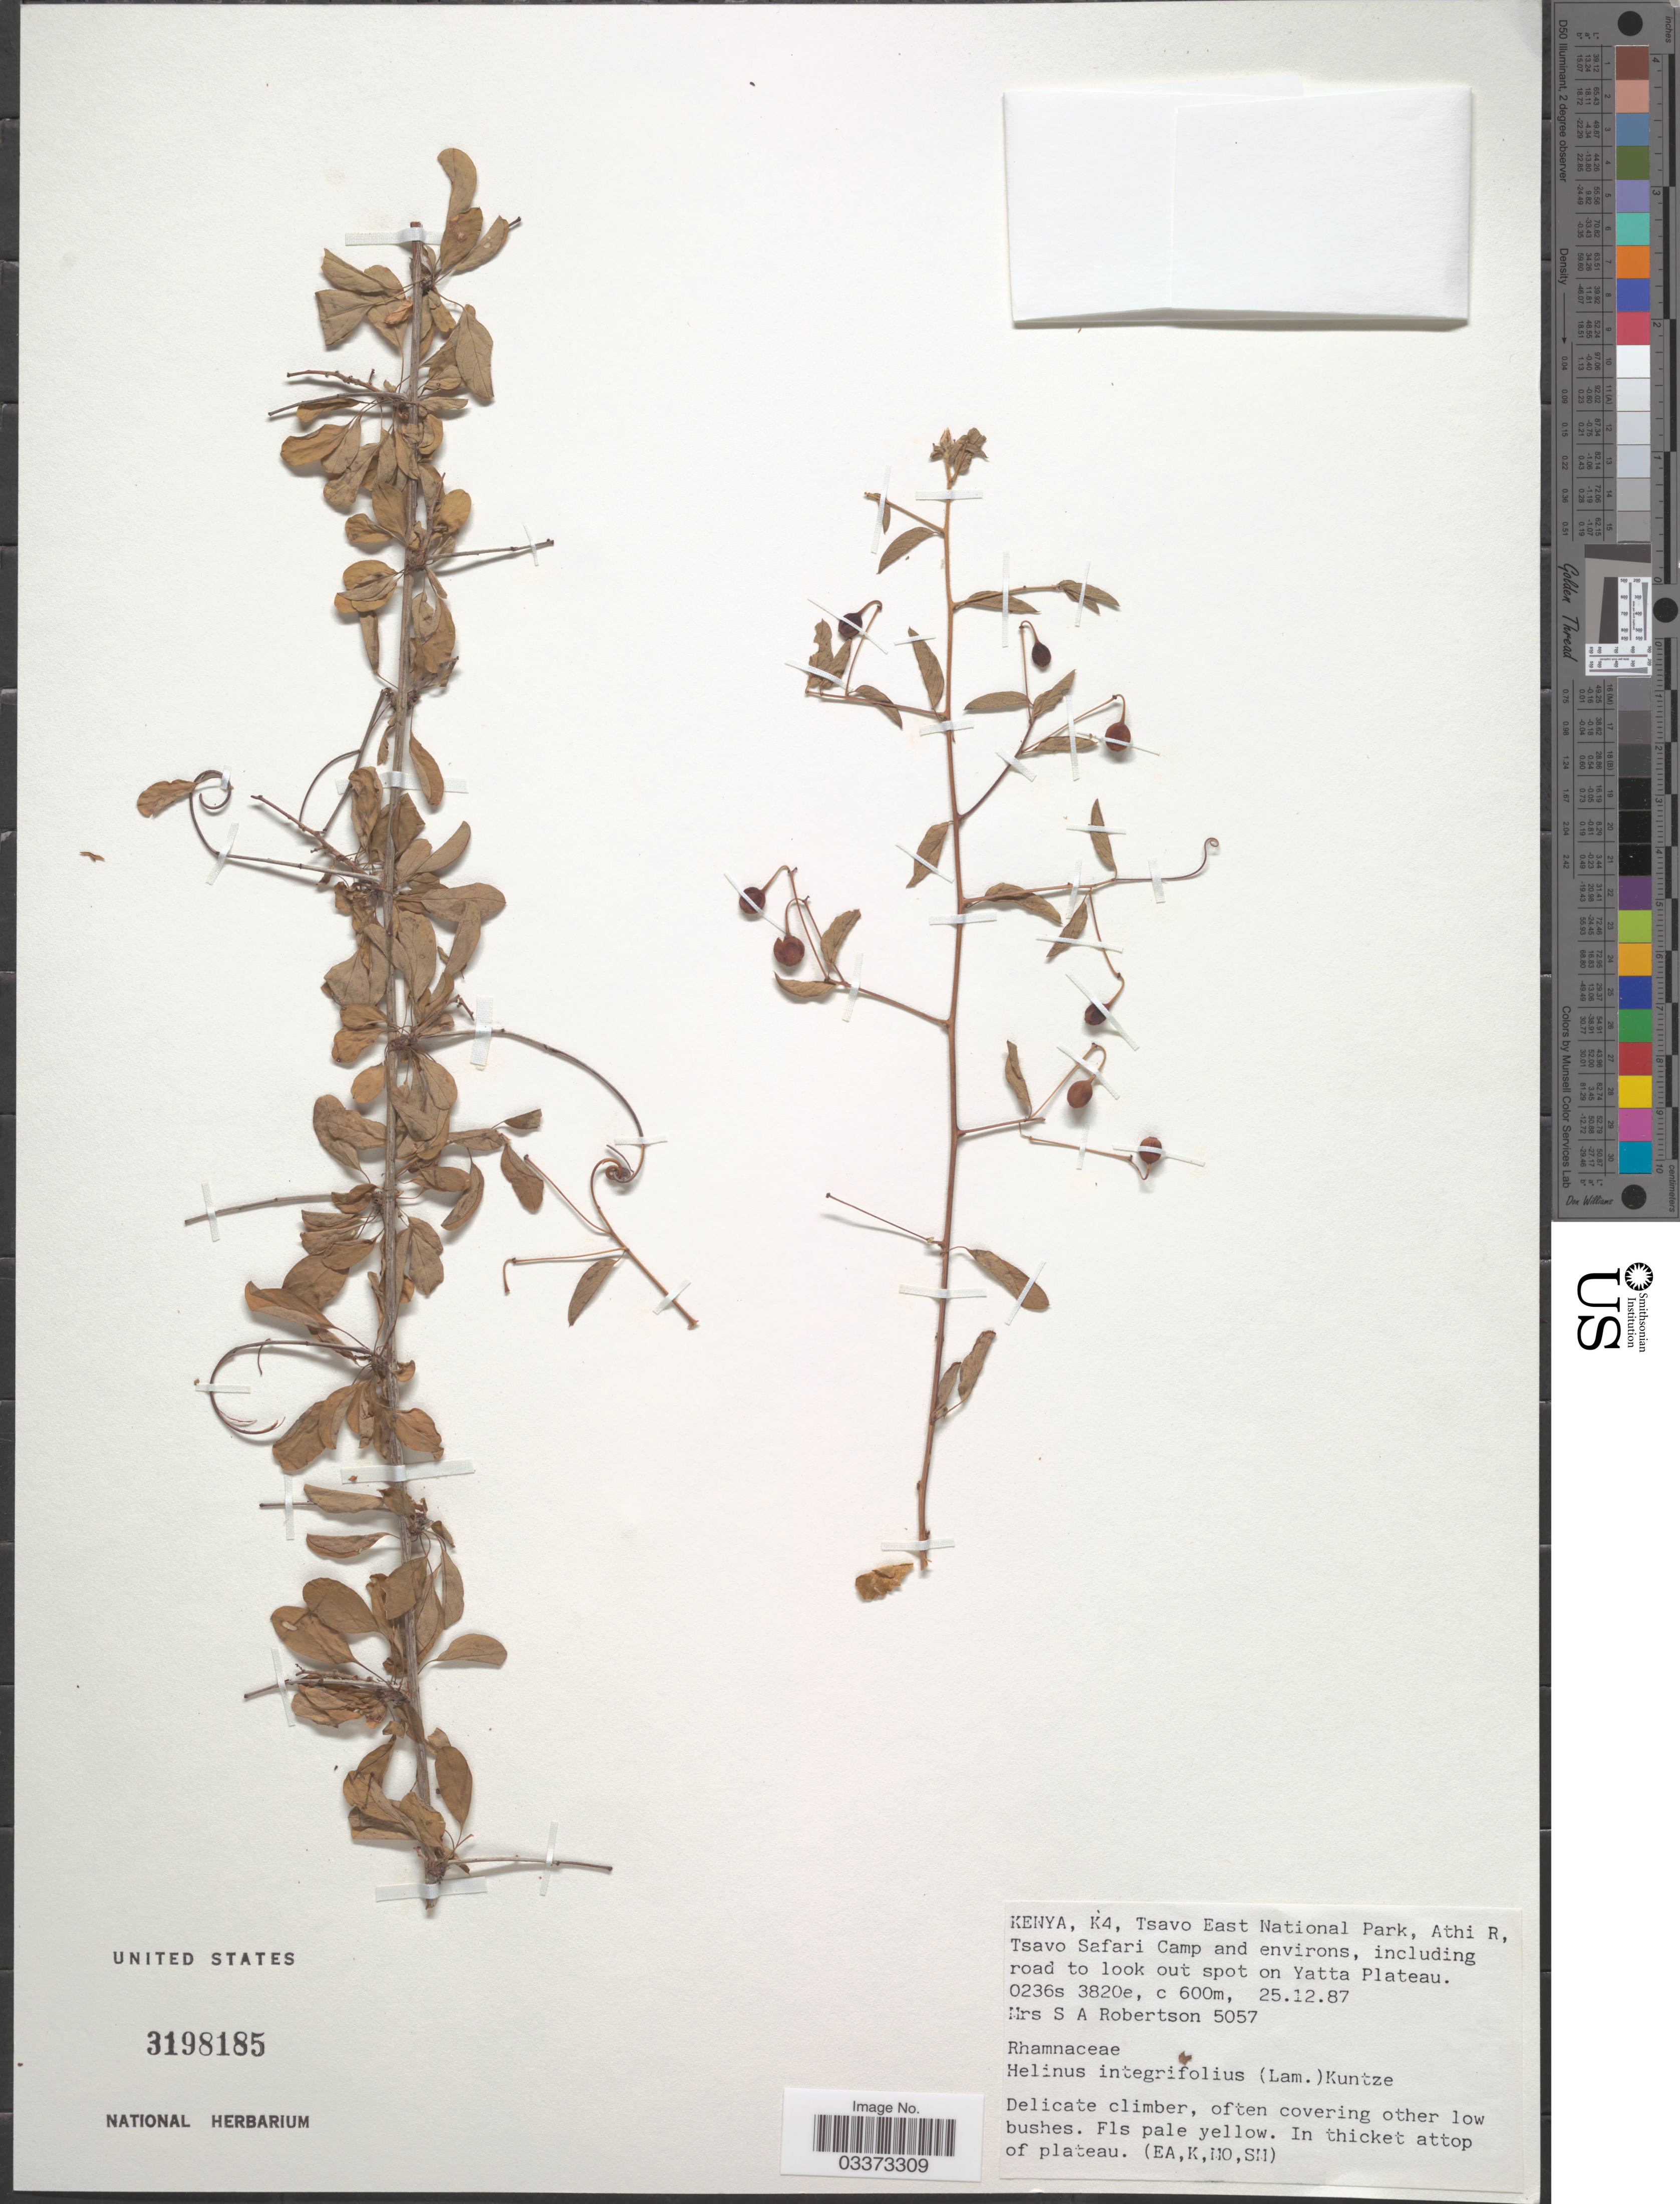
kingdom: Plantae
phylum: Tracheophyta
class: Magnoliopsida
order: Rosales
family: Rhamnaceae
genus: Helinus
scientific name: Helinus integrifolius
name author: (Lam.) Kuntze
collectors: S. Robertson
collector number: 5057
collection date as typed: Transcribed d/m/y: 25/12/87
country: Kenya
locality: K4, Tsavo East National Park, Athi R, Tsavo Safari Camp and environs, including road to look out spot on Yatta Plateau.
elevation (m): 600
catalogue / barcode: US 3198185